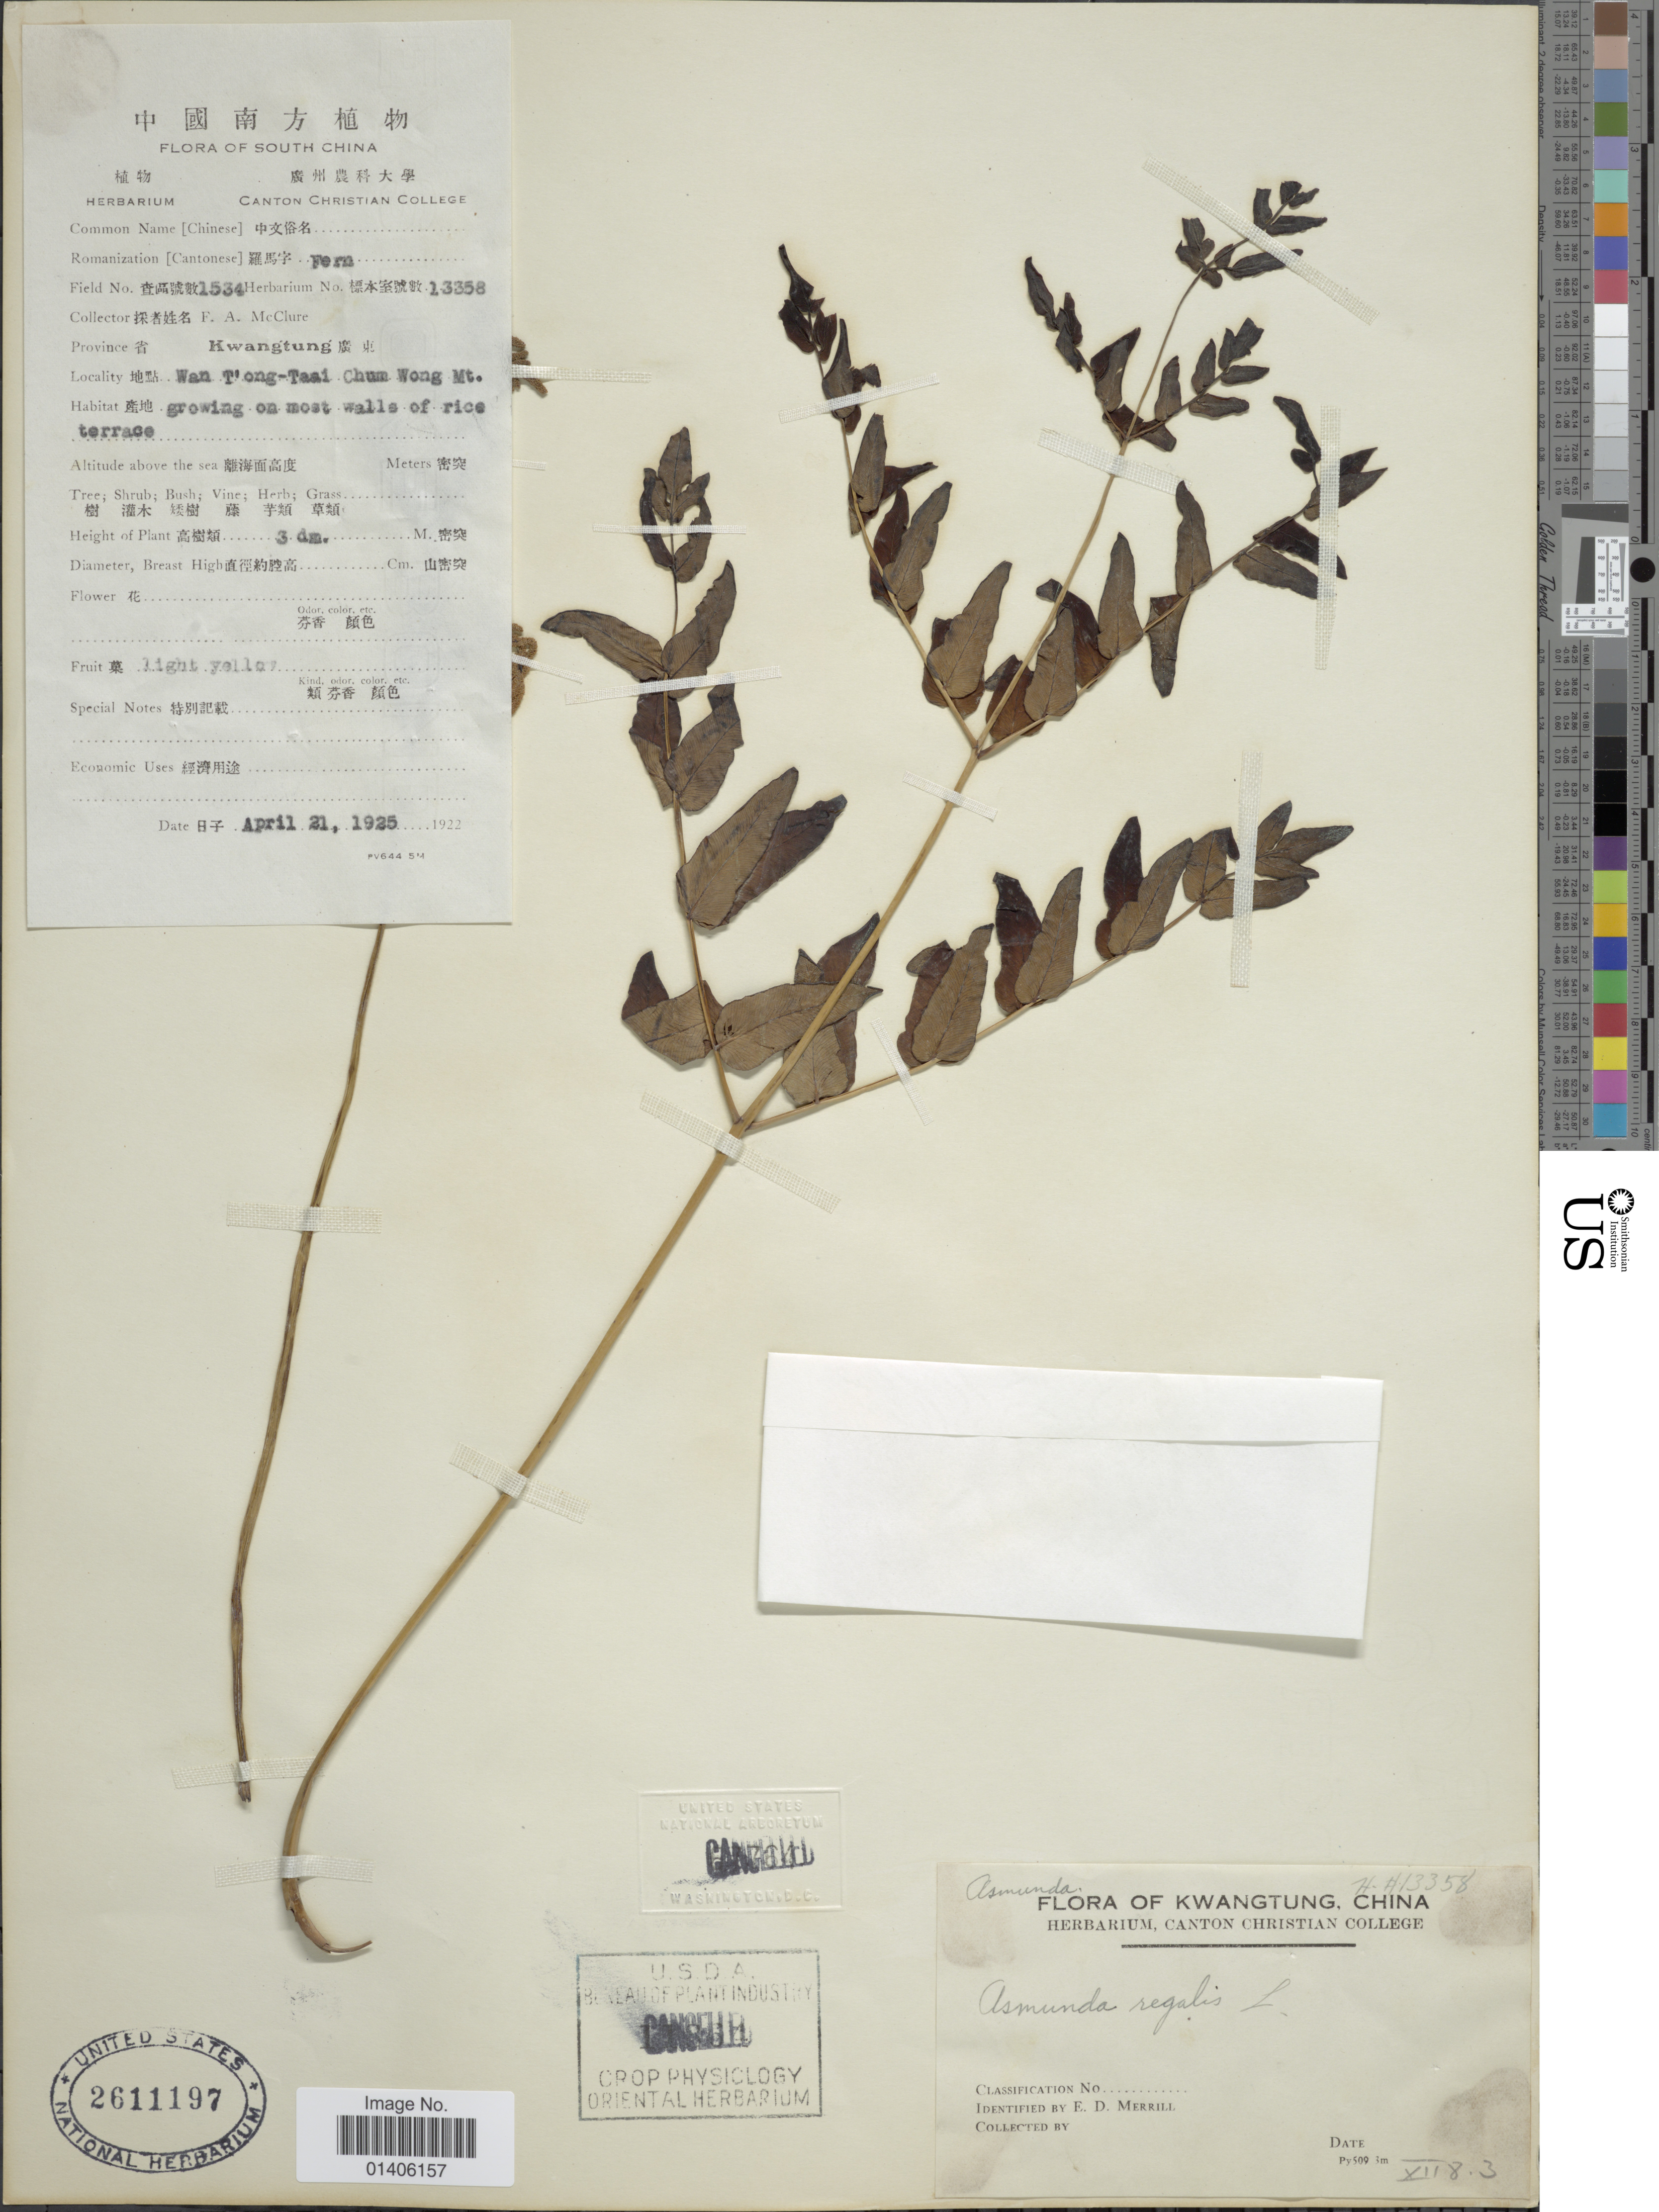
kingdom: Plantae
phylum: Tracheophyta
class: Polypodiopsida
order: Osmundales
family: Osmundaceae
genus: Osmunda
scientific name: Osmunda regalis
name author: L.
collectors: F. A. McClure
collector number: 13358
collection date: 1925-04-21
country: China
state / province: Guangdong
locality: South China, Province Kwangtung, Wan T'ong Chum Wong Mt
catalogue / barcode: US 2611197